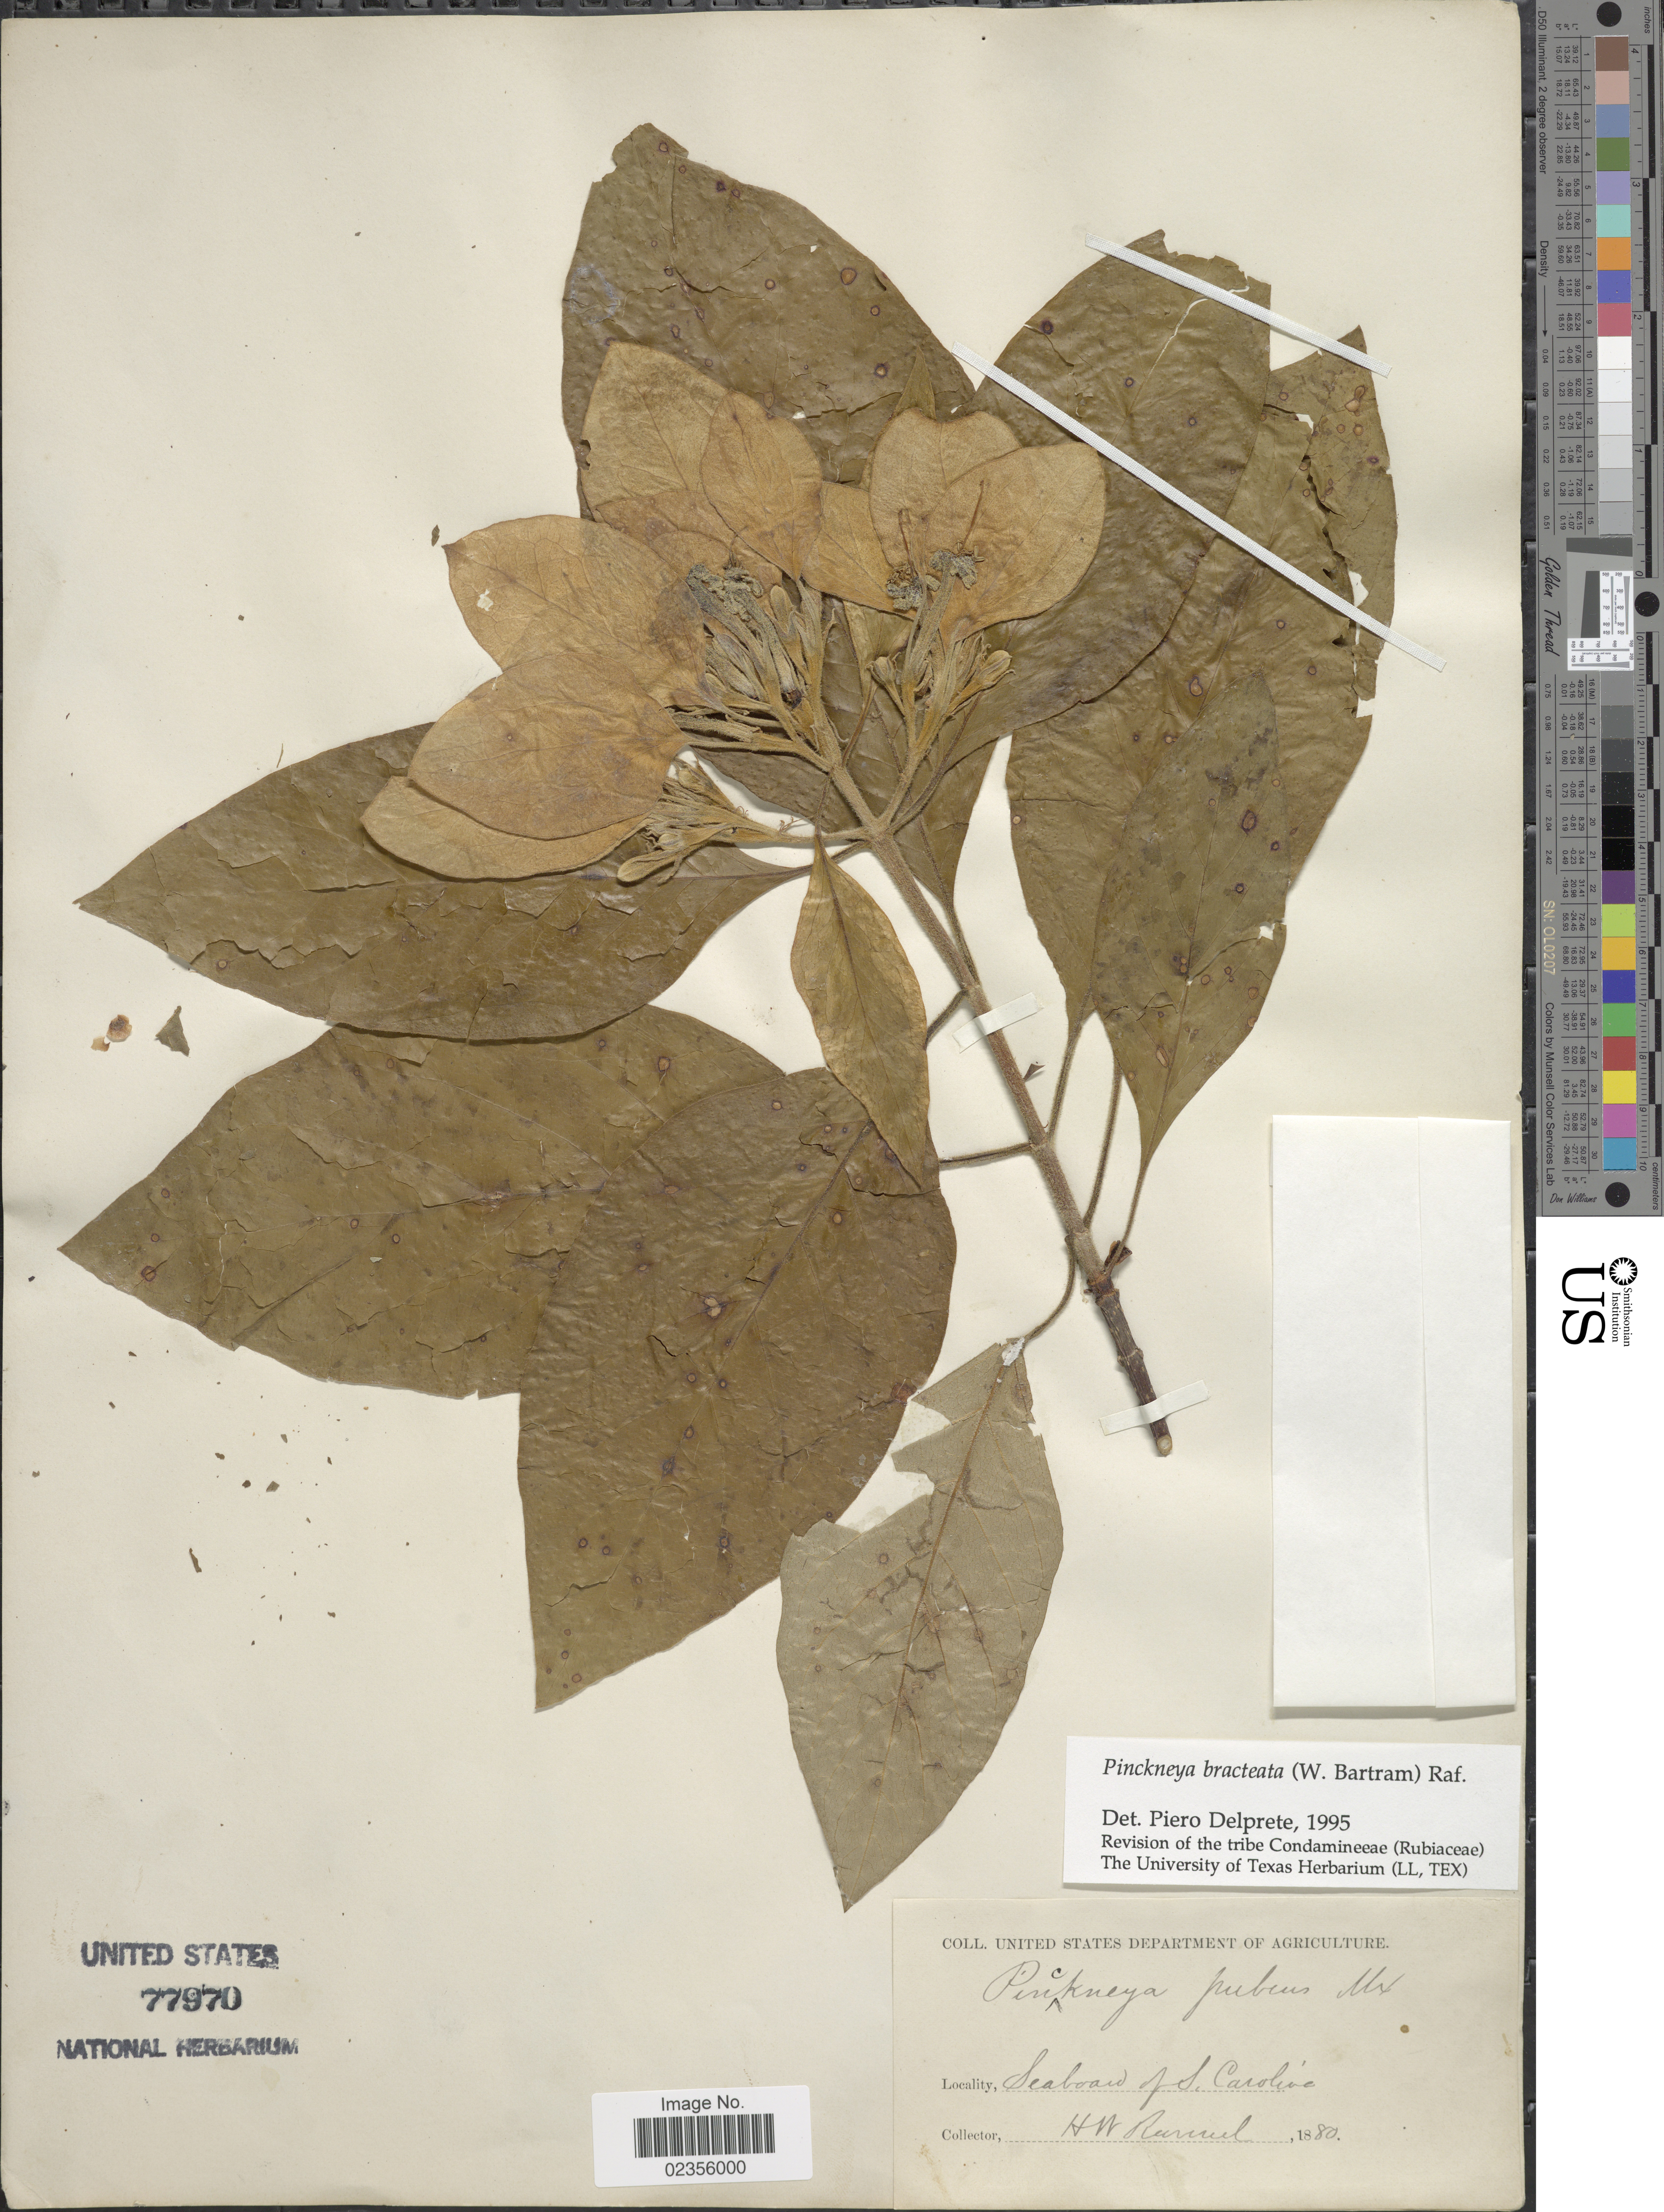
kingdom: Plantae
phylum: Tracheophyta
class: Magnoliopsida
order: Gentianales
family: Rubiaceae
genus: Pinckneya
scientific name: Pinckneya pubens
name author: Michx.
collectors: H. Ravenel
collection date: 1880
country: United States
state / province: South Carolina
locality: Seaboard of S. Carolina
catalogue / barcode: US 77970